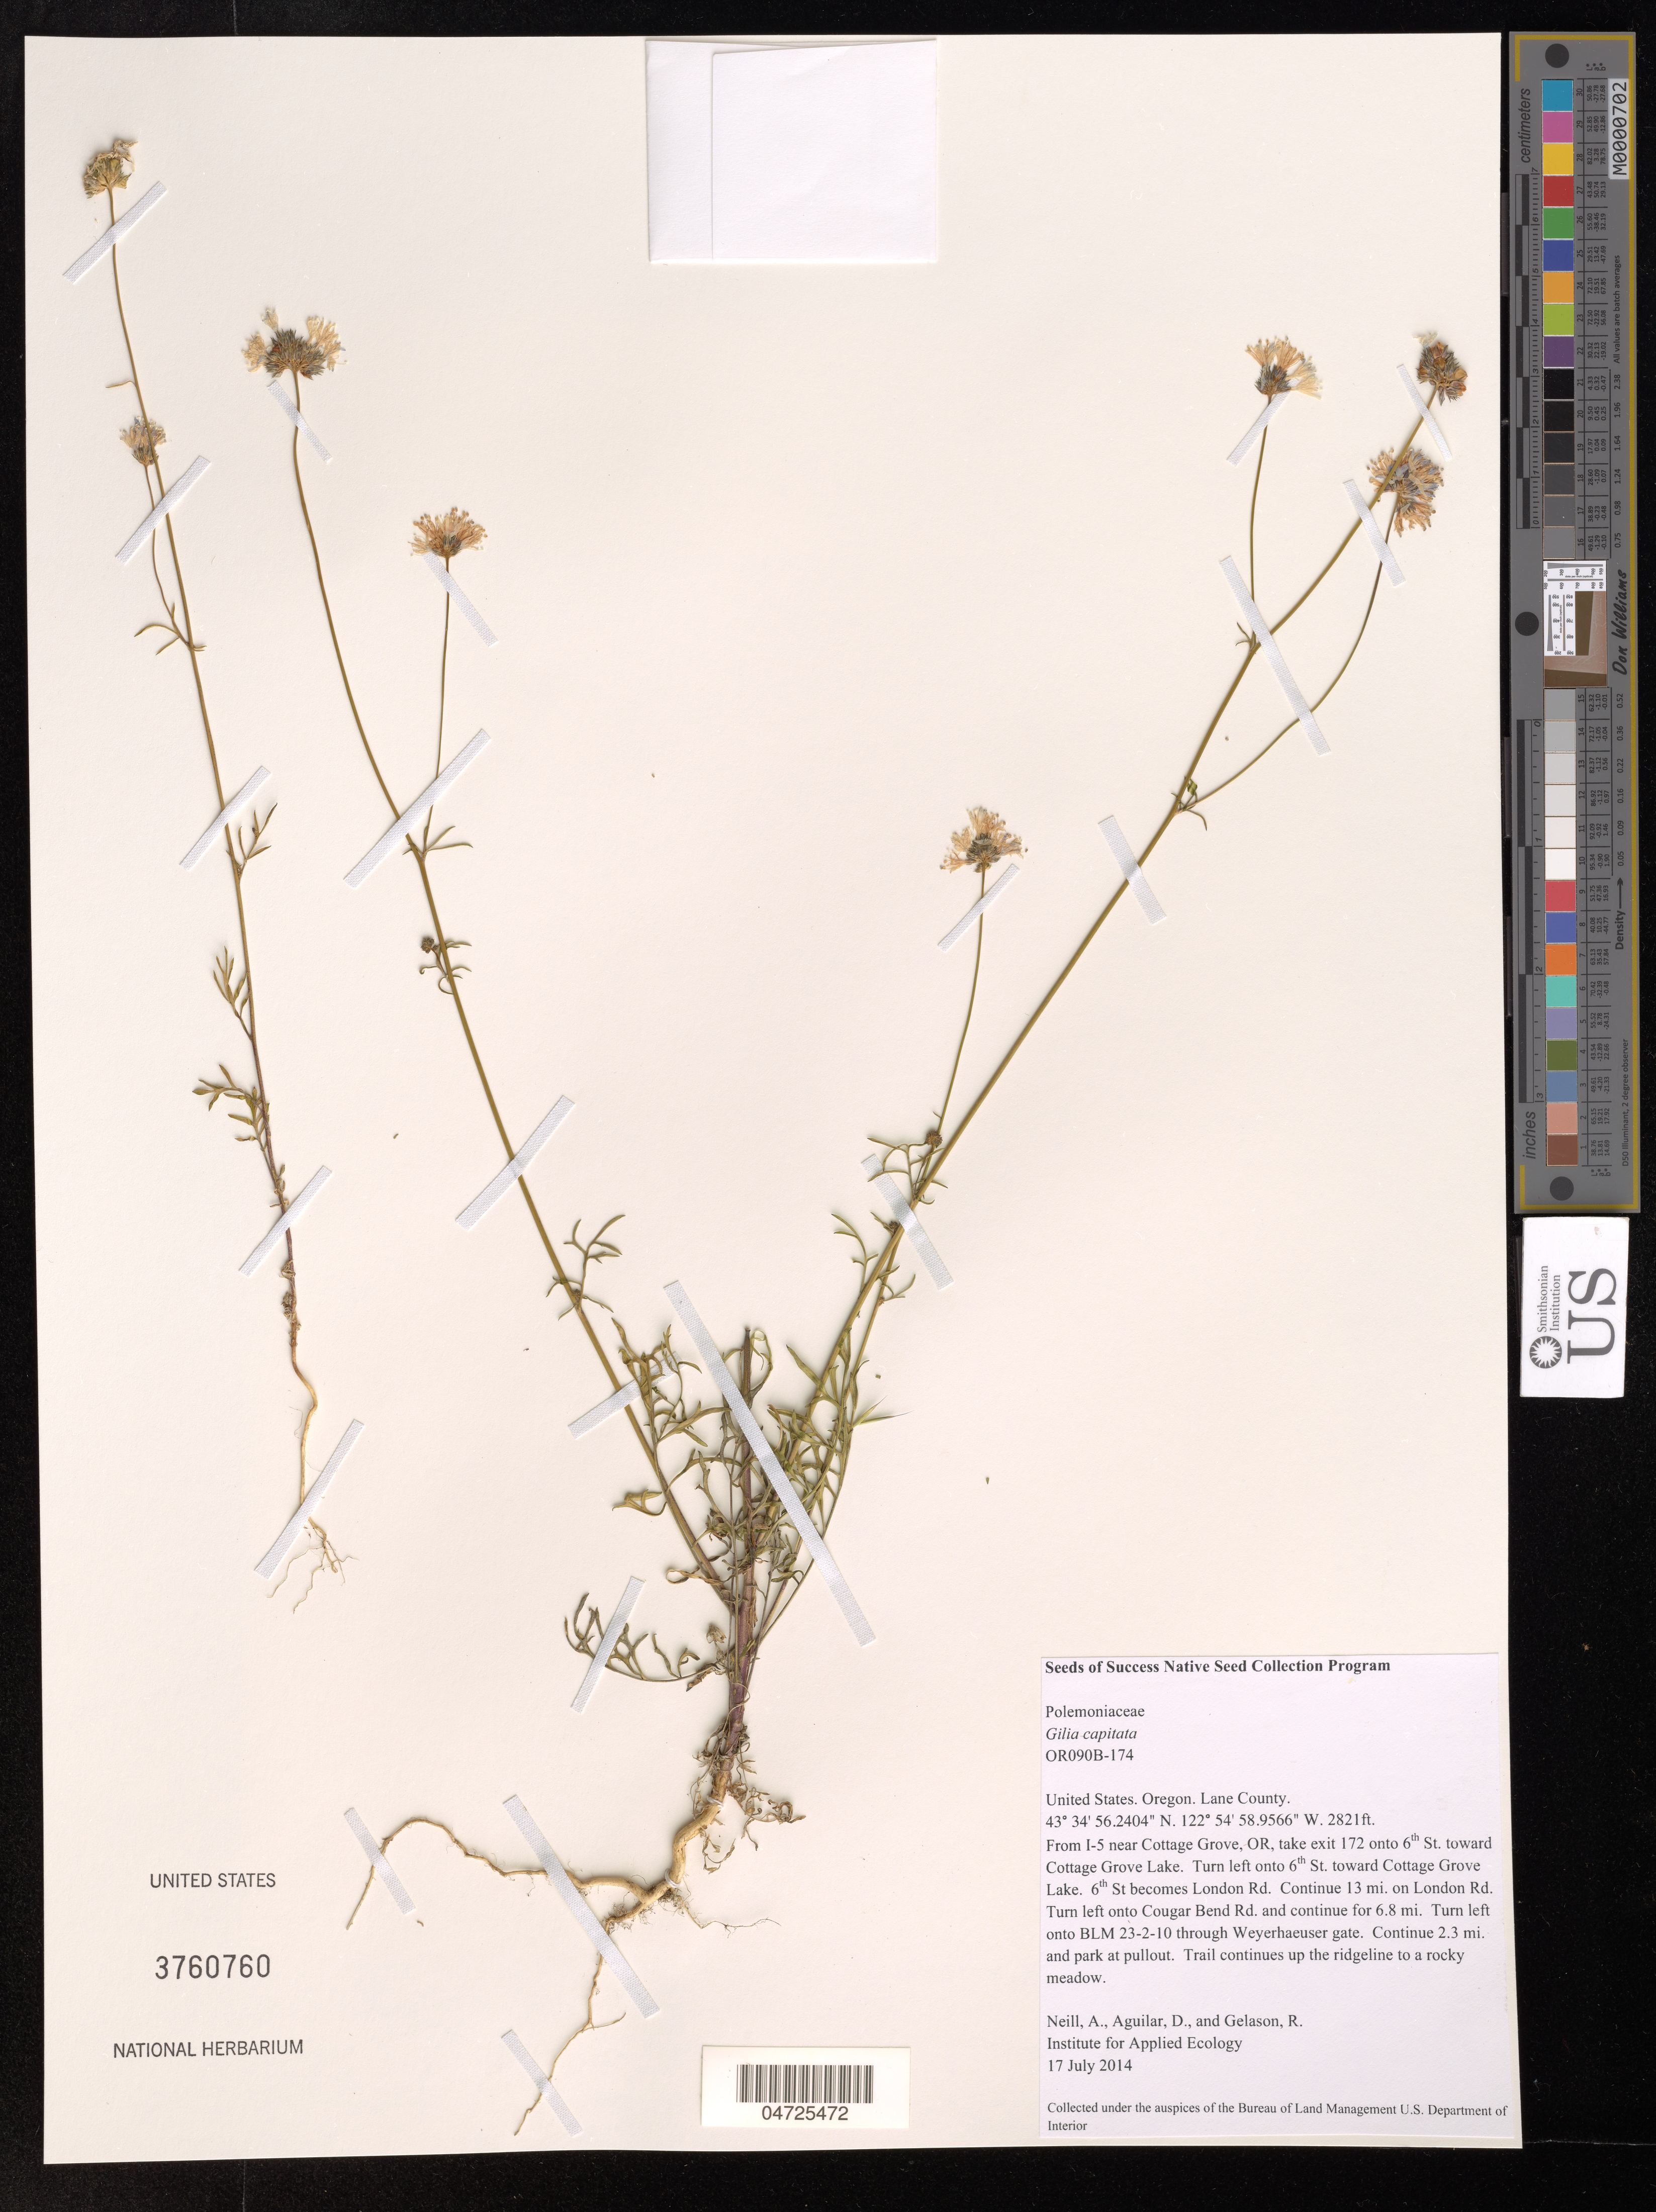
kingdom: Plantae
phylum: Tracheophyta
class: Magnoliopsida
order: Ericales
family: Polemoniaceae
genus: Gilia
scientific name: Gilia capitata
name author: Sims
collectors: A. Neill, D. Aguilar & R. Gelason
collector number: OR090B-174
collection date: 2014-07-17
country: United States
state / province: Oregon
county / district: Lane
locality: Lane County. From I-5 near Cottage Grove, OR, take exit 172 onto 6th St. toward Cottage Grove Lake. Turn left onto 6th St. toward Cottage Grove Lake. 6th St becomes London Rd. Continue 13 mi. on London Rd. Turn left onto Cougar Bend Rd. and continue for 6.8 mi. Turn left onto BLM 23-2-10 through Weyerhaeuser gate. Continue 2.3 mi. and park at pullout. Trail continues up the ridgeline to a rocky meadow.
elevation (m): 860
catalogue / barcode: US 3760760